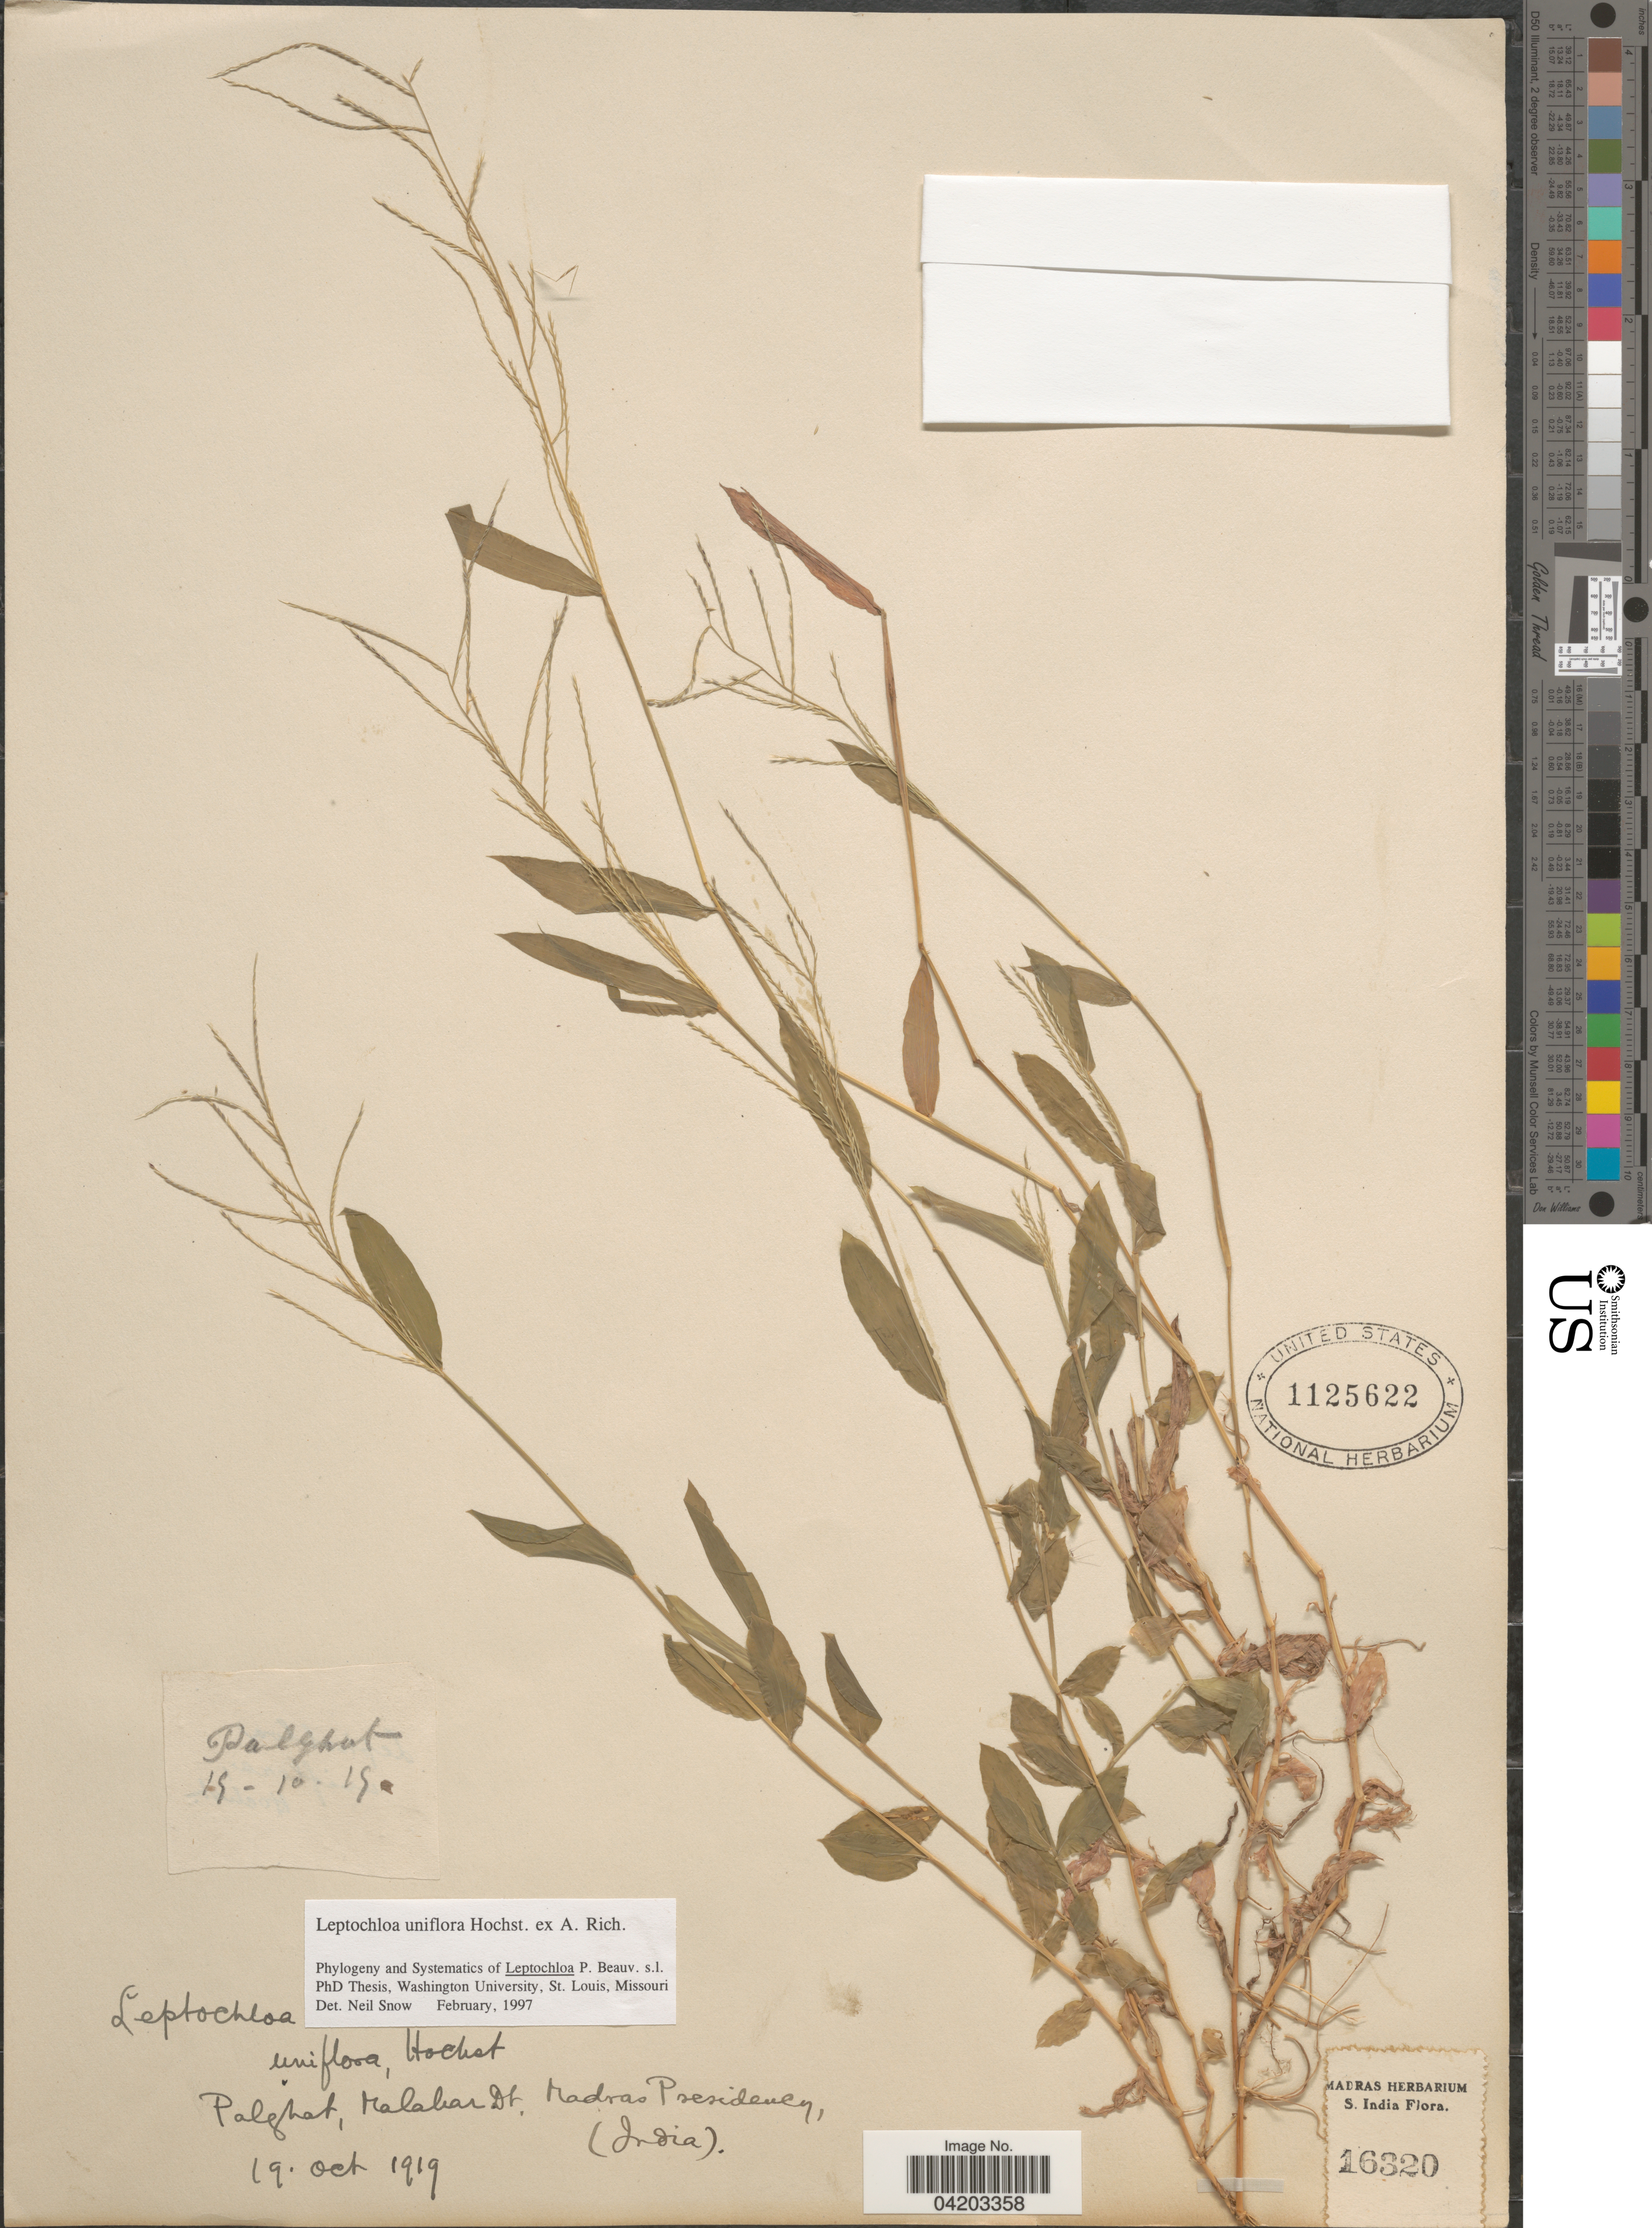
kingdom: Plantae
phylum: Tracheophyta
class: Liliopsida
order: Poales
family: Poaceae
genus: Trigonochloa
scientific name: Trigonochloa uniflora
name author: (Hochst. ex A. Rich.) P.M. Peterson & N. Snow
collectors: Ex herb. Madras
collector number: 16320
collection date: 1919-10-19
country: India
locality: Palaghat, Malabar Dt, Madras Presidency.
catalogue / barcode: US 1125622